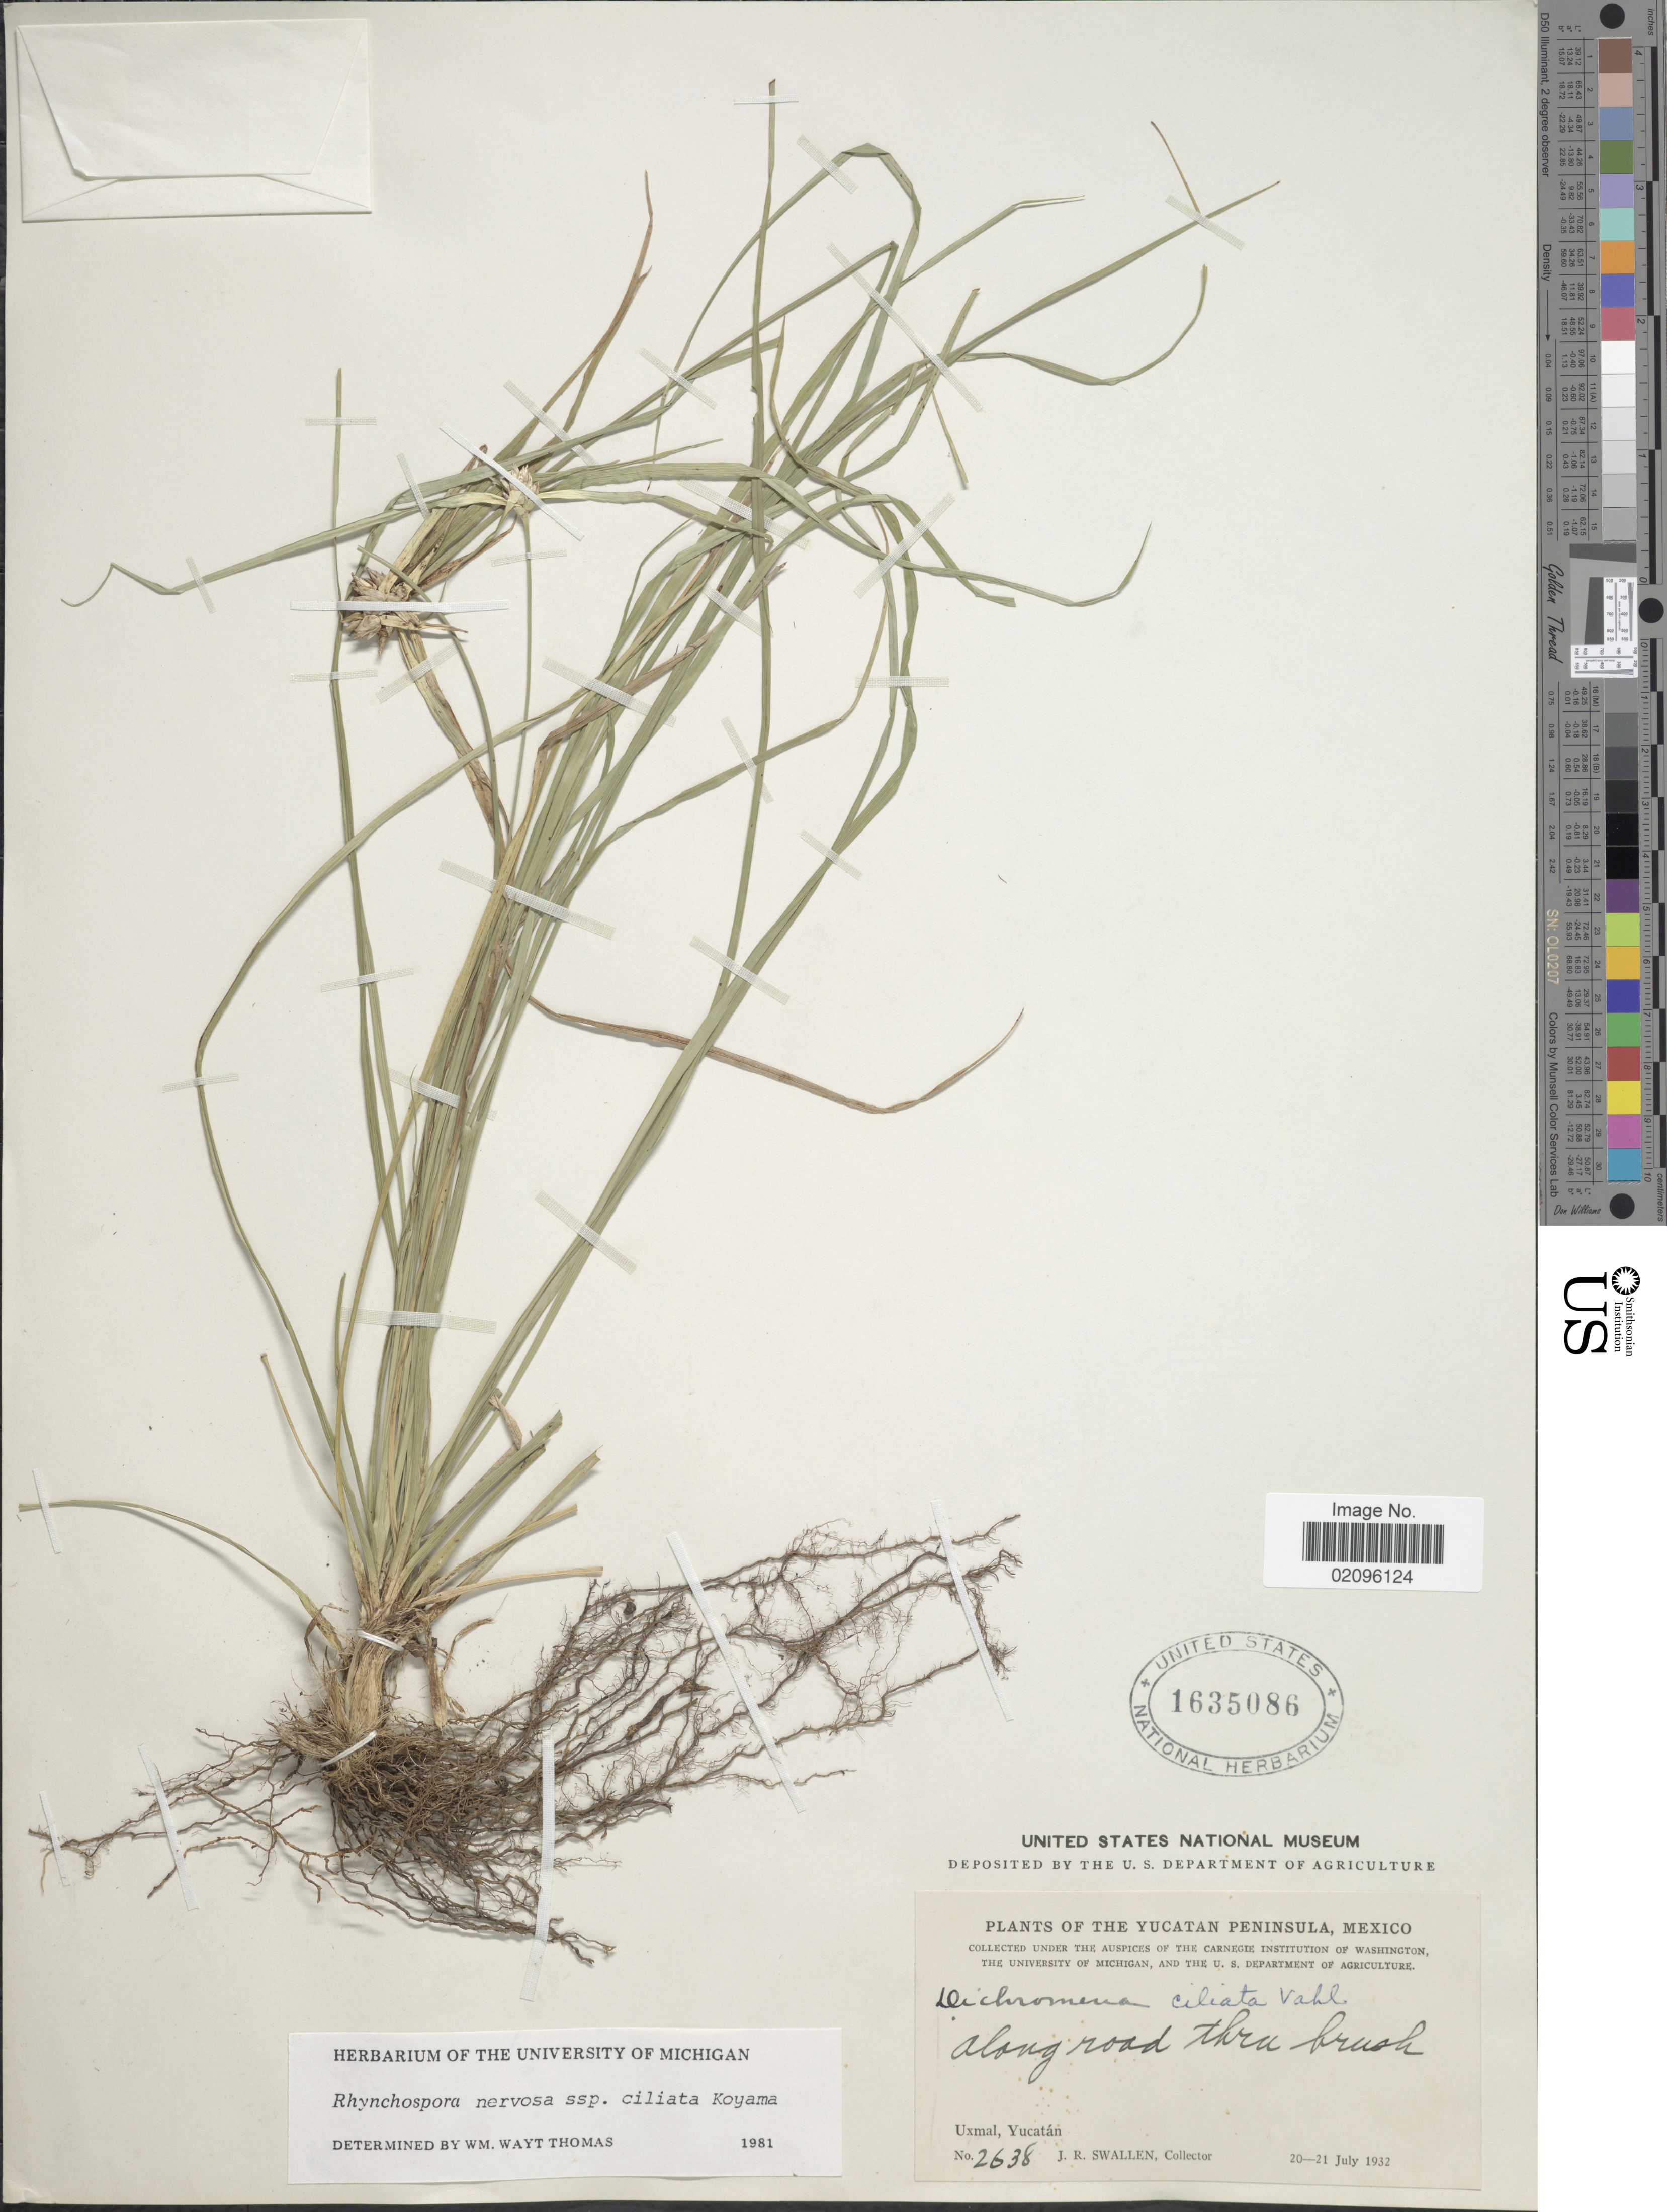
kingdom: Plantae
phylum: Tracheophyta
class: Liliopsida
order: Poales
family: Cyperaceae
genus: Rhynchospora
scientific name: Rhynchospora nervosa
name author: (Vahl) Boeckeler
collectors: J. R. Swallen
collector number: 2638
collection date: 1932-07-20/1932-07-21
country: Mexico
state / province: Yucatán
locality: The Yucatan Peninsula, along the road thru brush, Uxmal.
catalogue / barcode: US 1635086